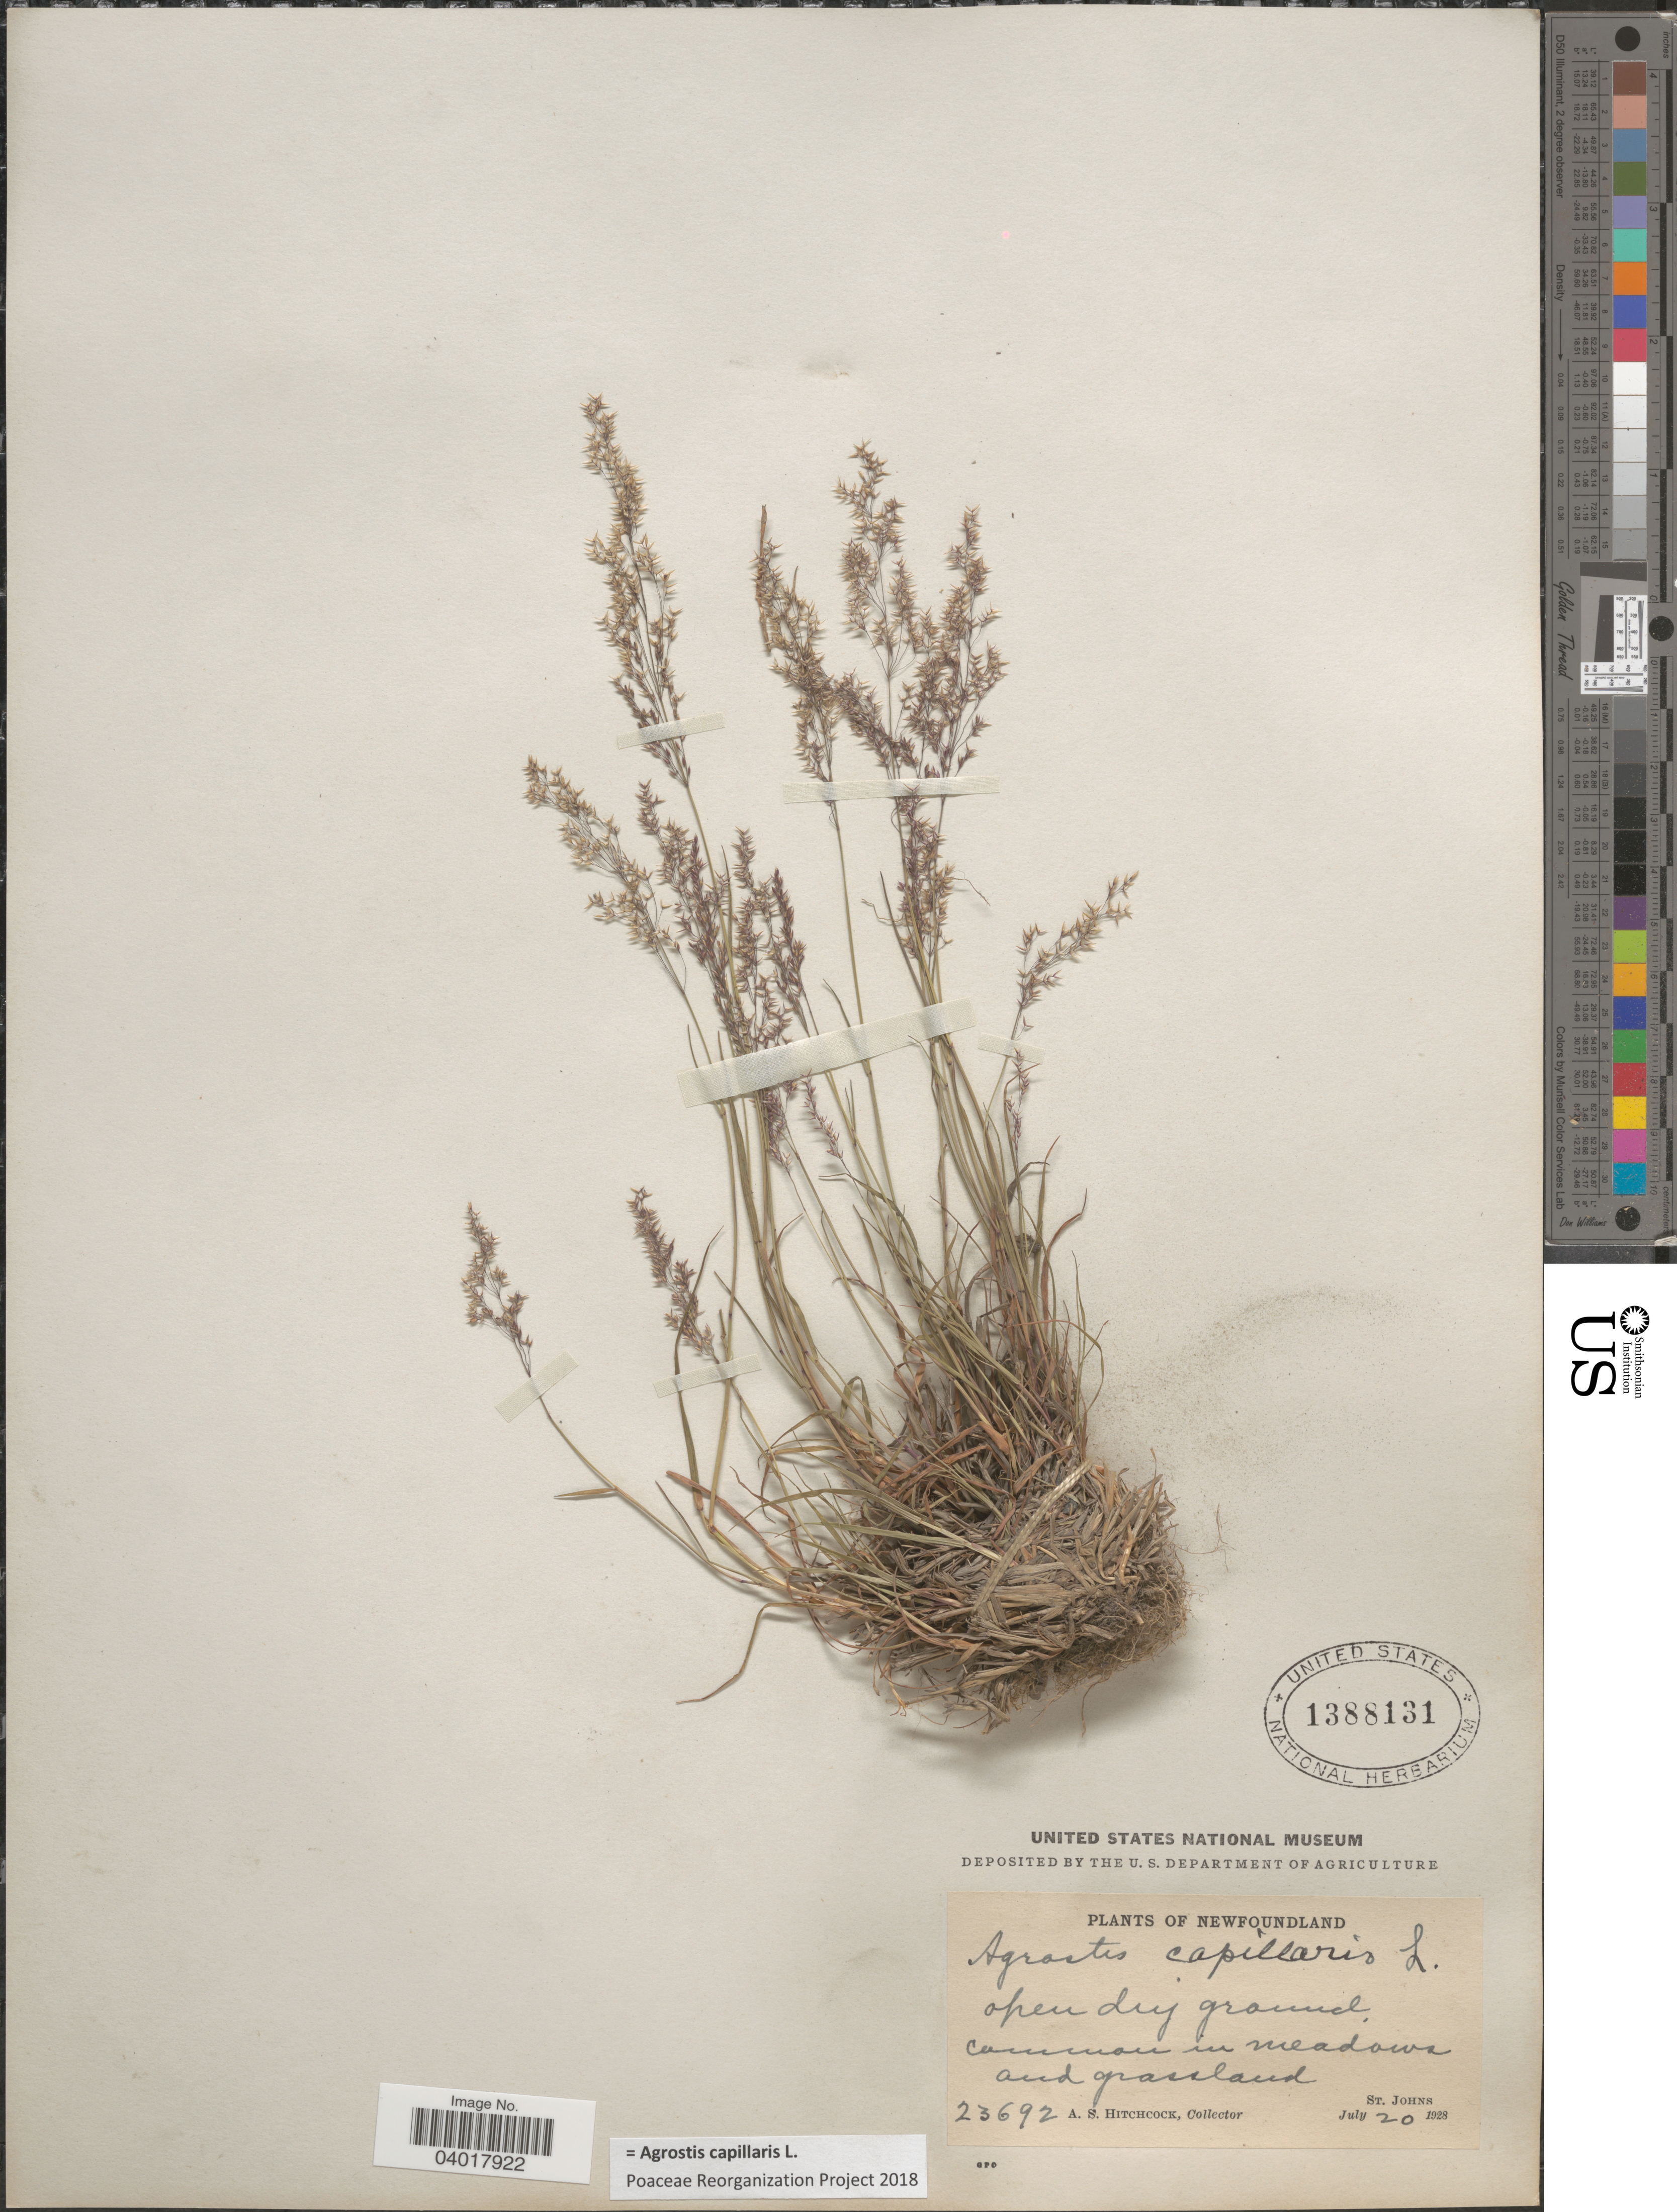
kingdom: Plantae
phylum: Tracheophyta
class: Liliopsida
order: Poales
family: Poaceae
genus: Agrostis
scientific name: Agrostis capillaris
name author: L.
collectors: A. S. Hitchcock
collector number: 23692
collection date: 1928-07-20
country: Canada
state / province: Newfoundland and Labrador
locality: St. Johns.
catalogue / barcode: US 1388131